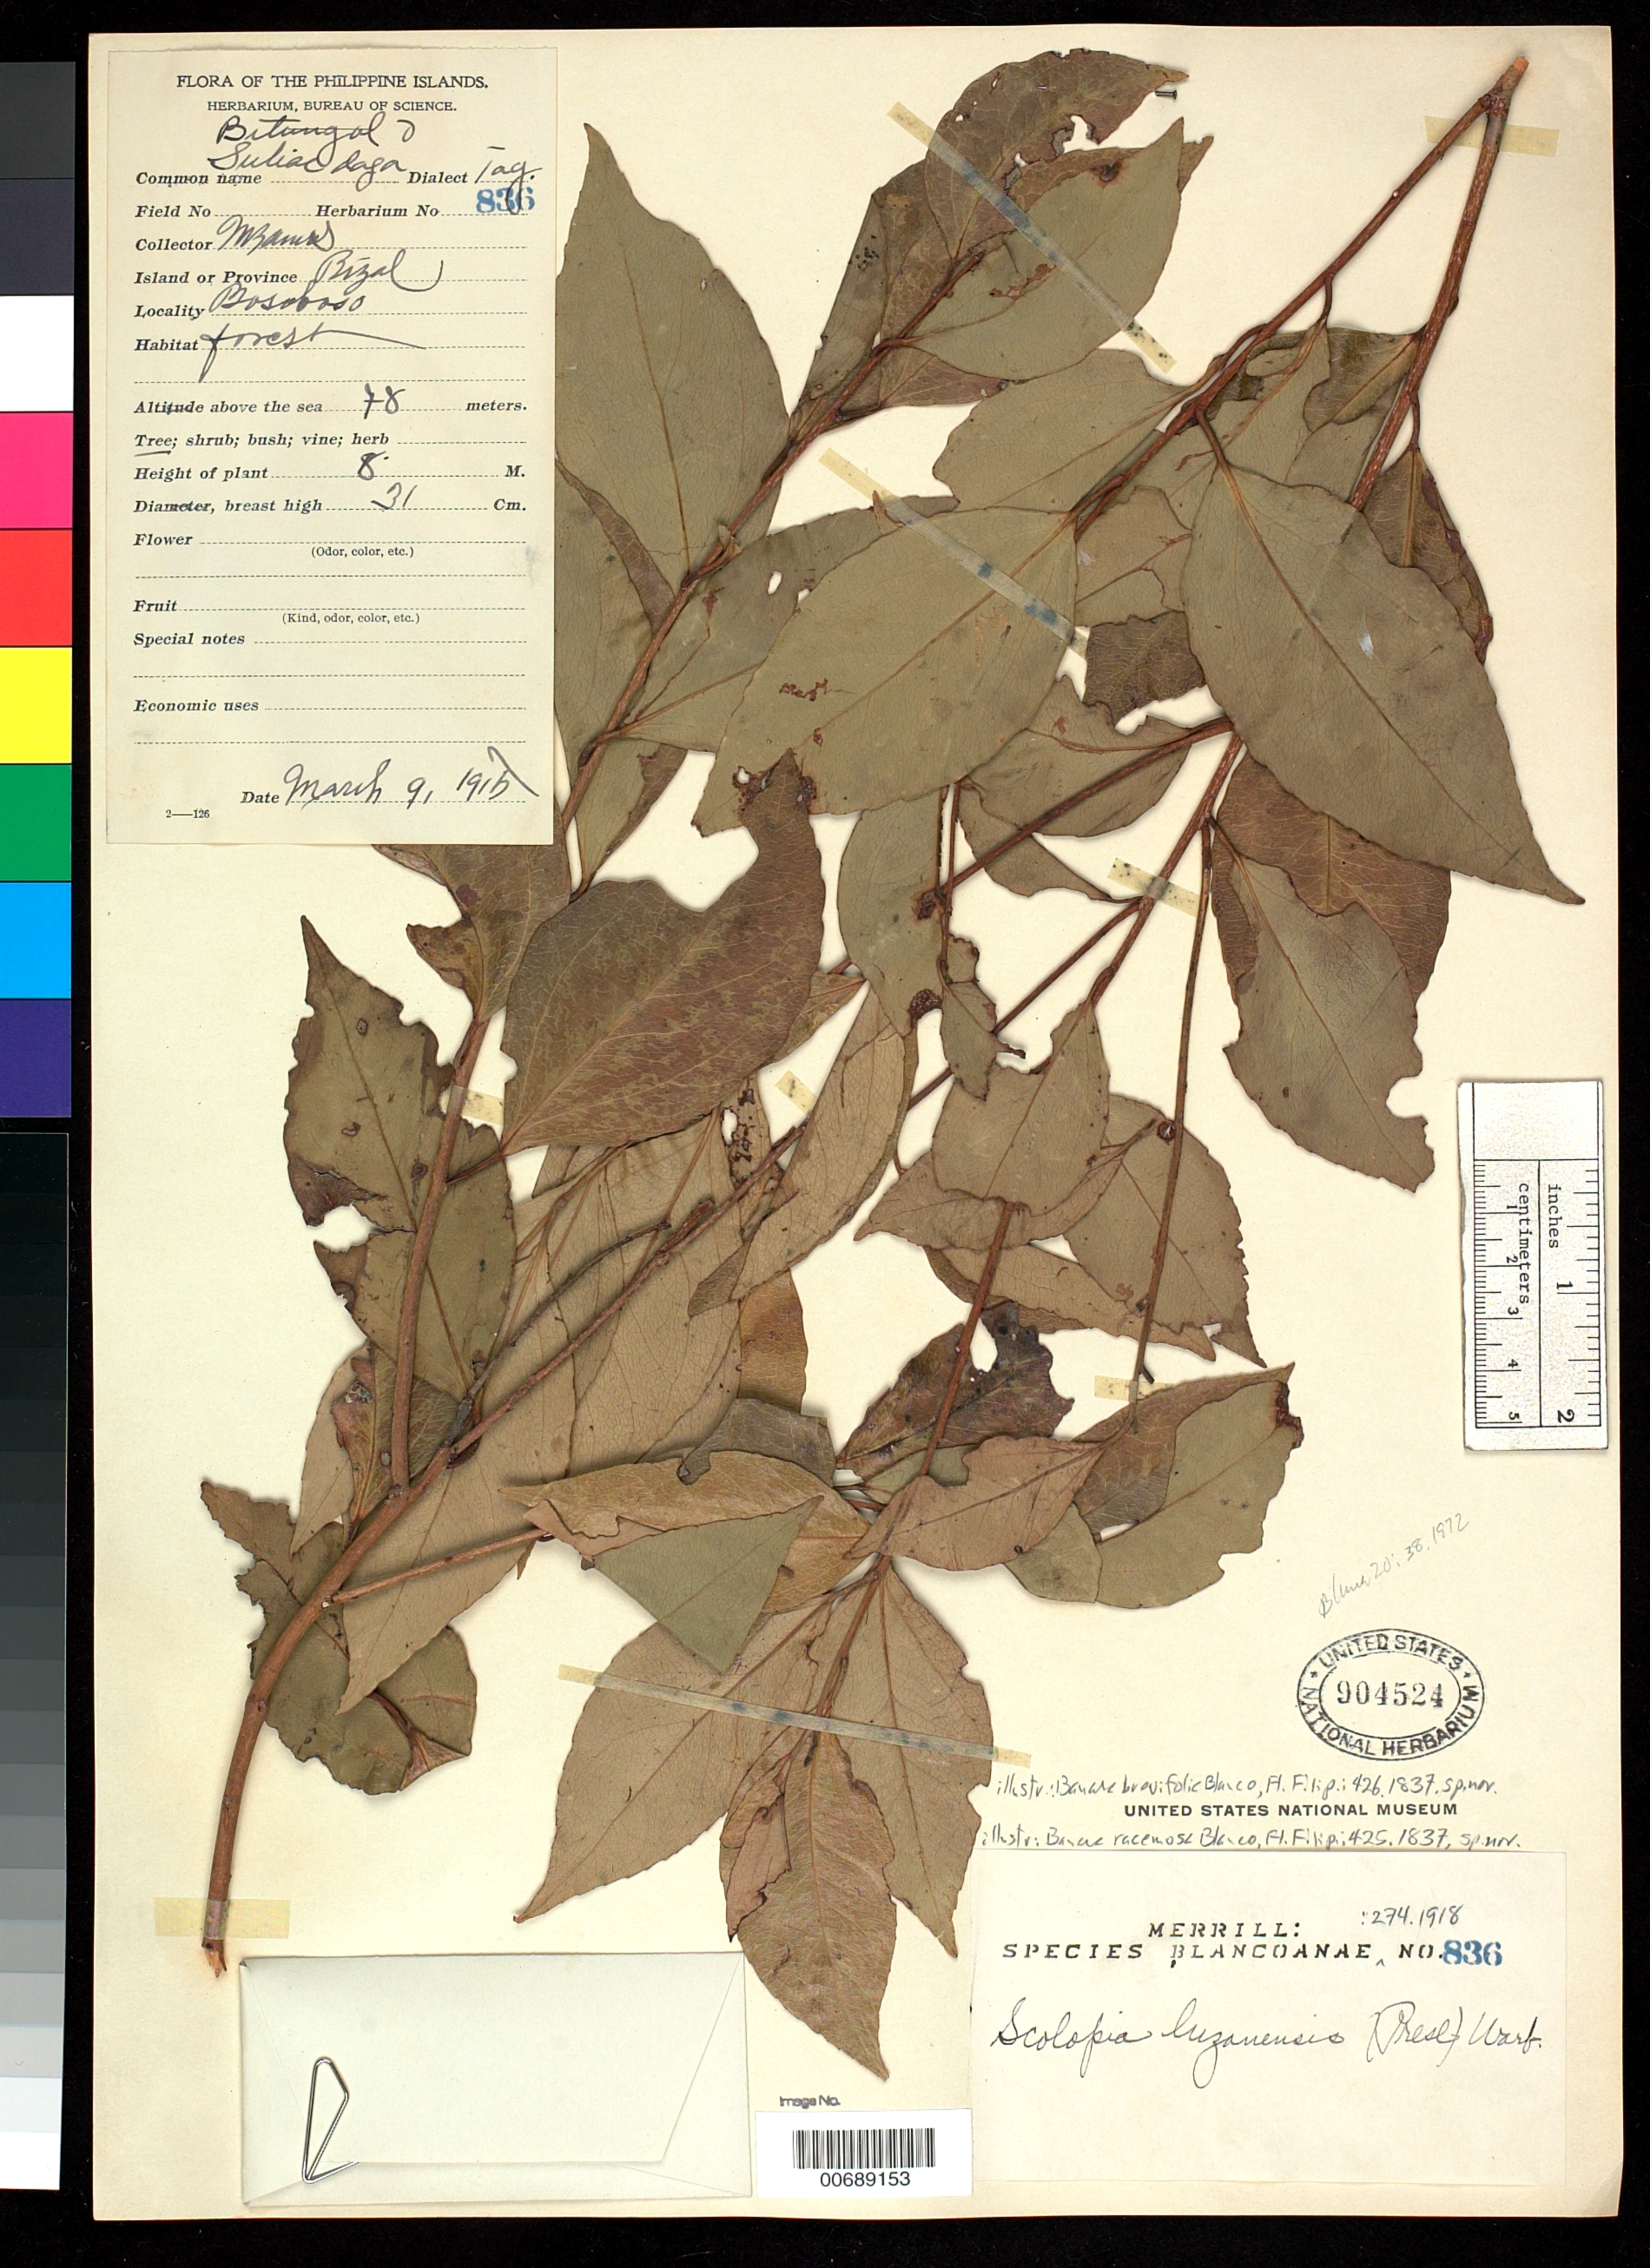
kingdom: Plantae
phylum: Tracheophyta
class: Magnoliopsida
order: Malpighiales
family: Salicaceae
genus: Scolopia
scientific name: Scolopia luzonensis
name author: (C. Presl) Warb.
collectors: M. Ramos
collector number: Sp. Blancoan. 0836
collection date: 1915-03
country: Philippines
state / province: Calabarzon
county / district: Rizal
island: Luzon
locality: Bosoboso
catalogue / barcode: US 904524